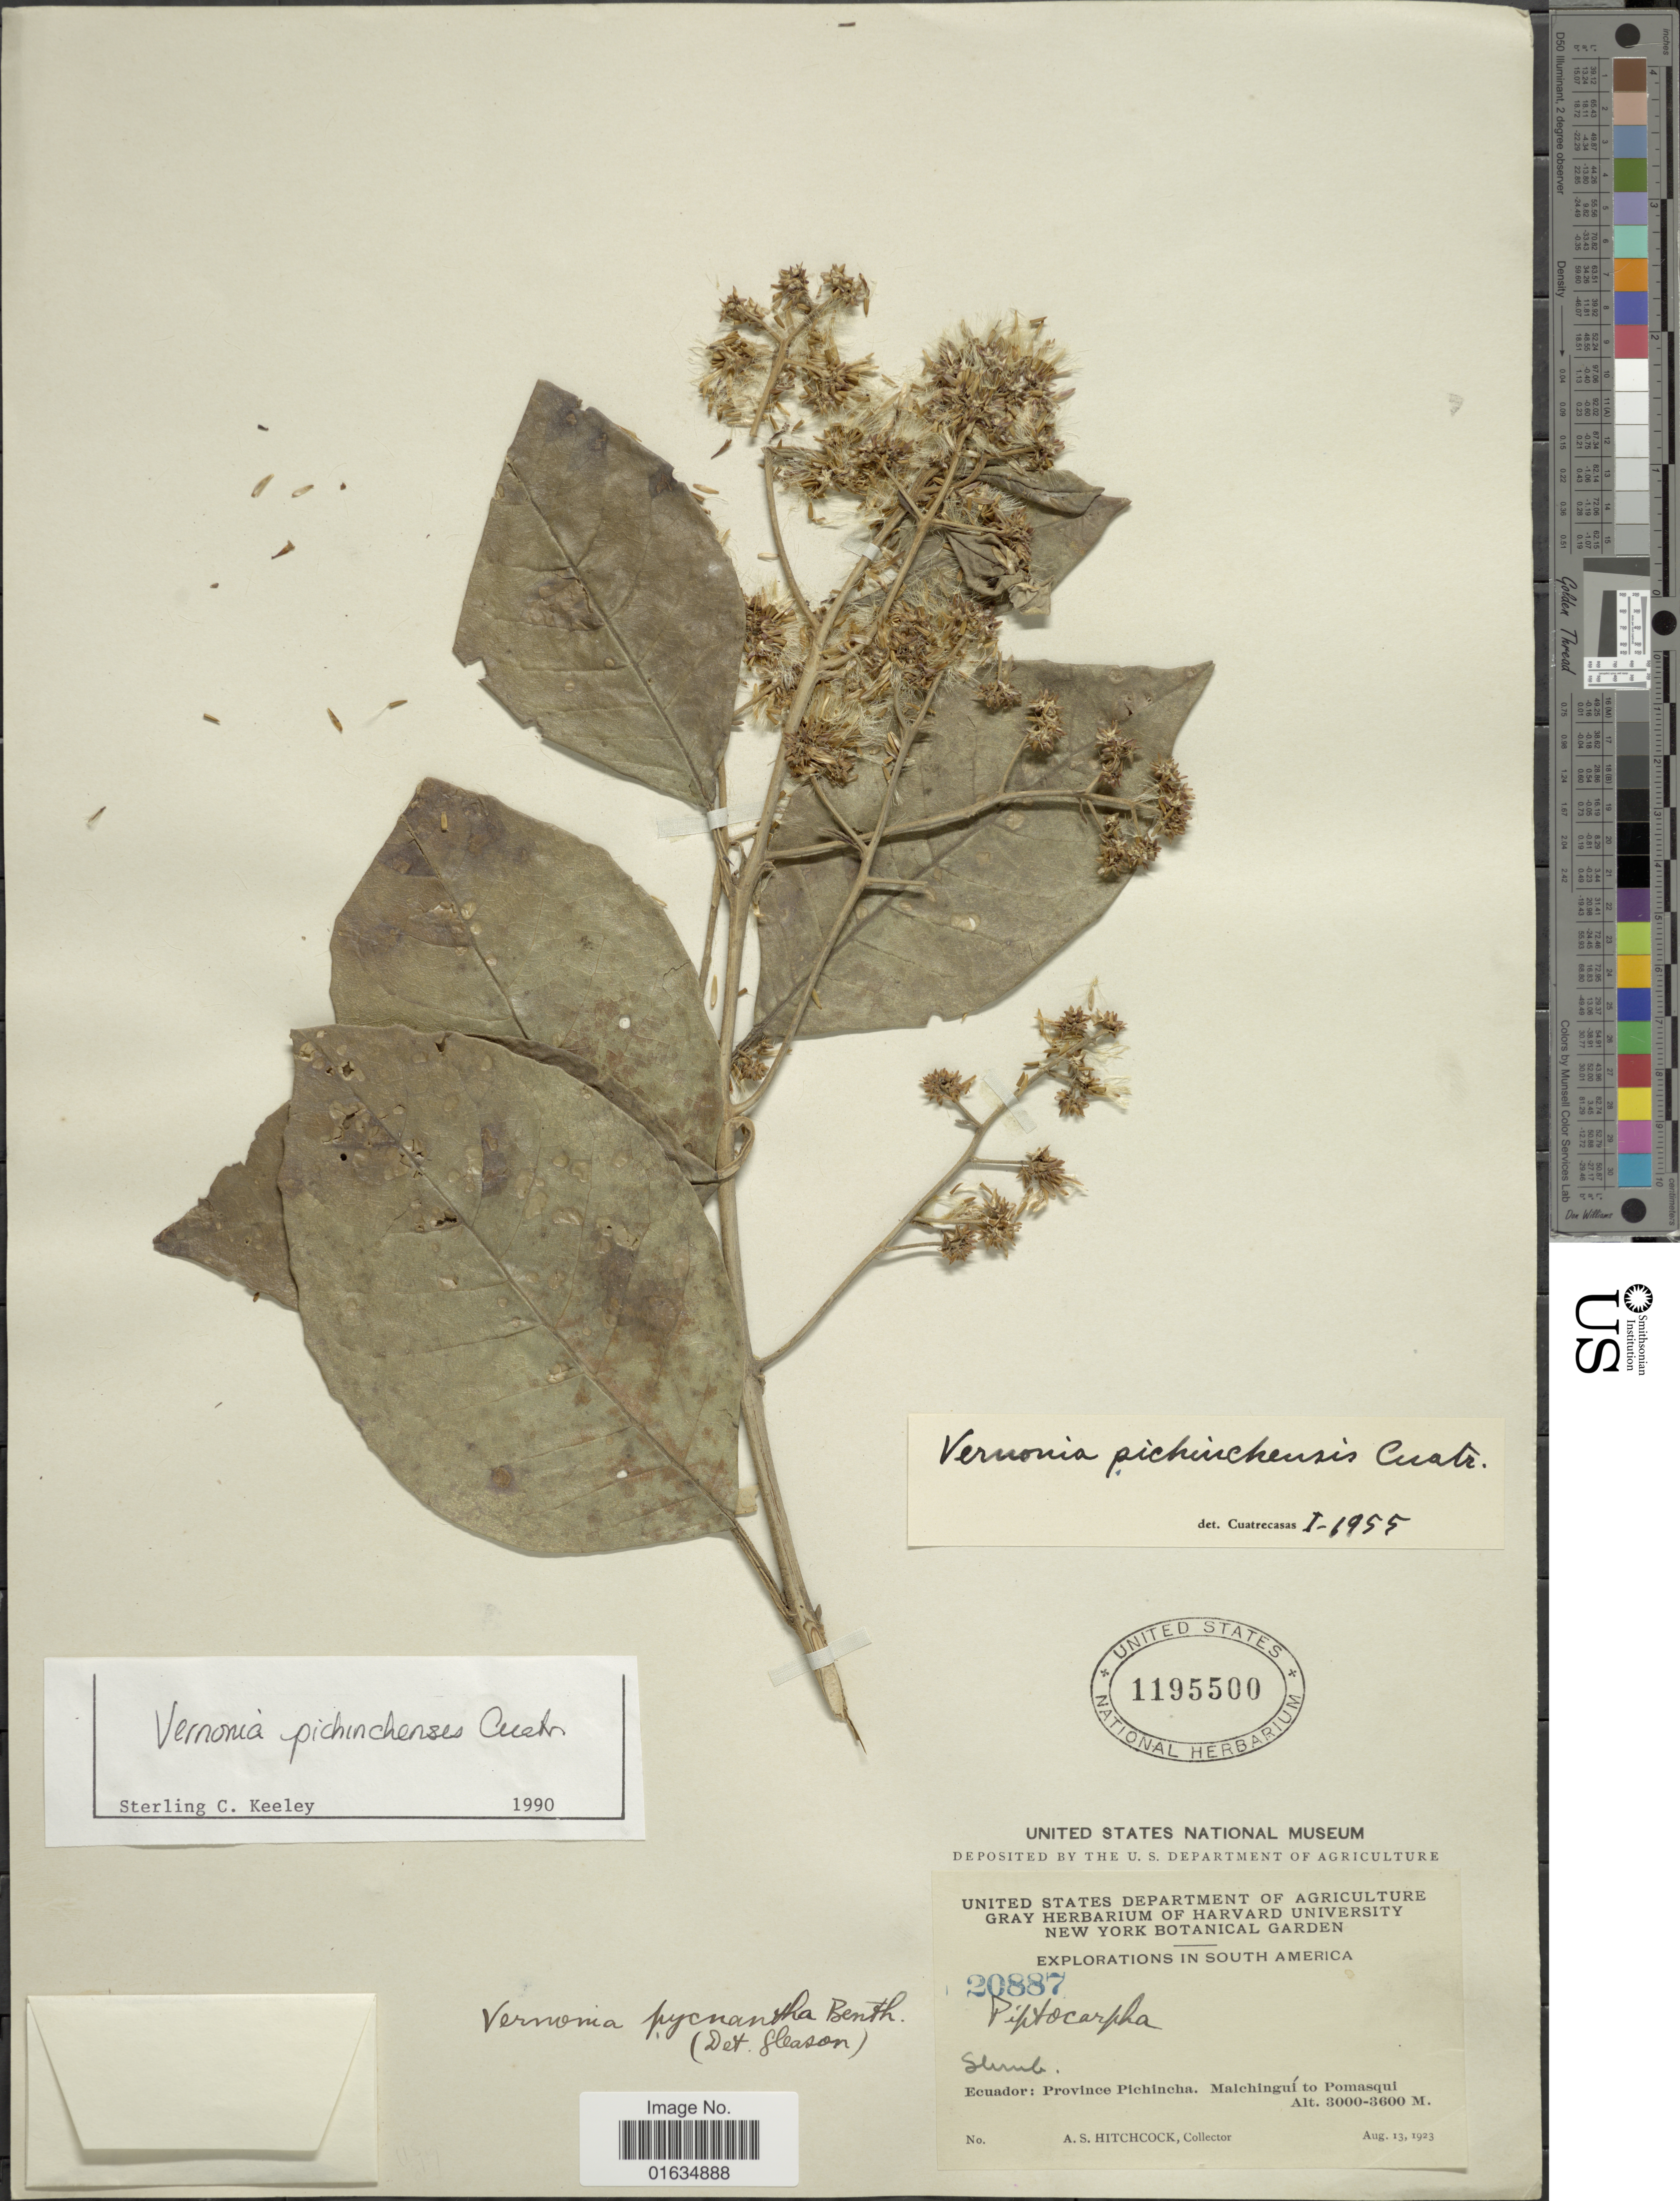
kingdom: Plantae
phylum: Tracheophyta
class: Magnoliopsida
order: Asterales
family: Asteraceae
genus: Critoniopsis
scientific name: Critoniopsis sodiroi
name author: (Hieron. ex Sodiro) H. Rob.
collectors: A. S. Hitchcock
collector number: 20887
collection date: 1923-08-13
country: Ecuador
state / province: Pichincha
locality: South America, Prov. Pichincha, Malchingui to Pomasqui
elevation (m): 3000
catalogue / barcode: US 1195500